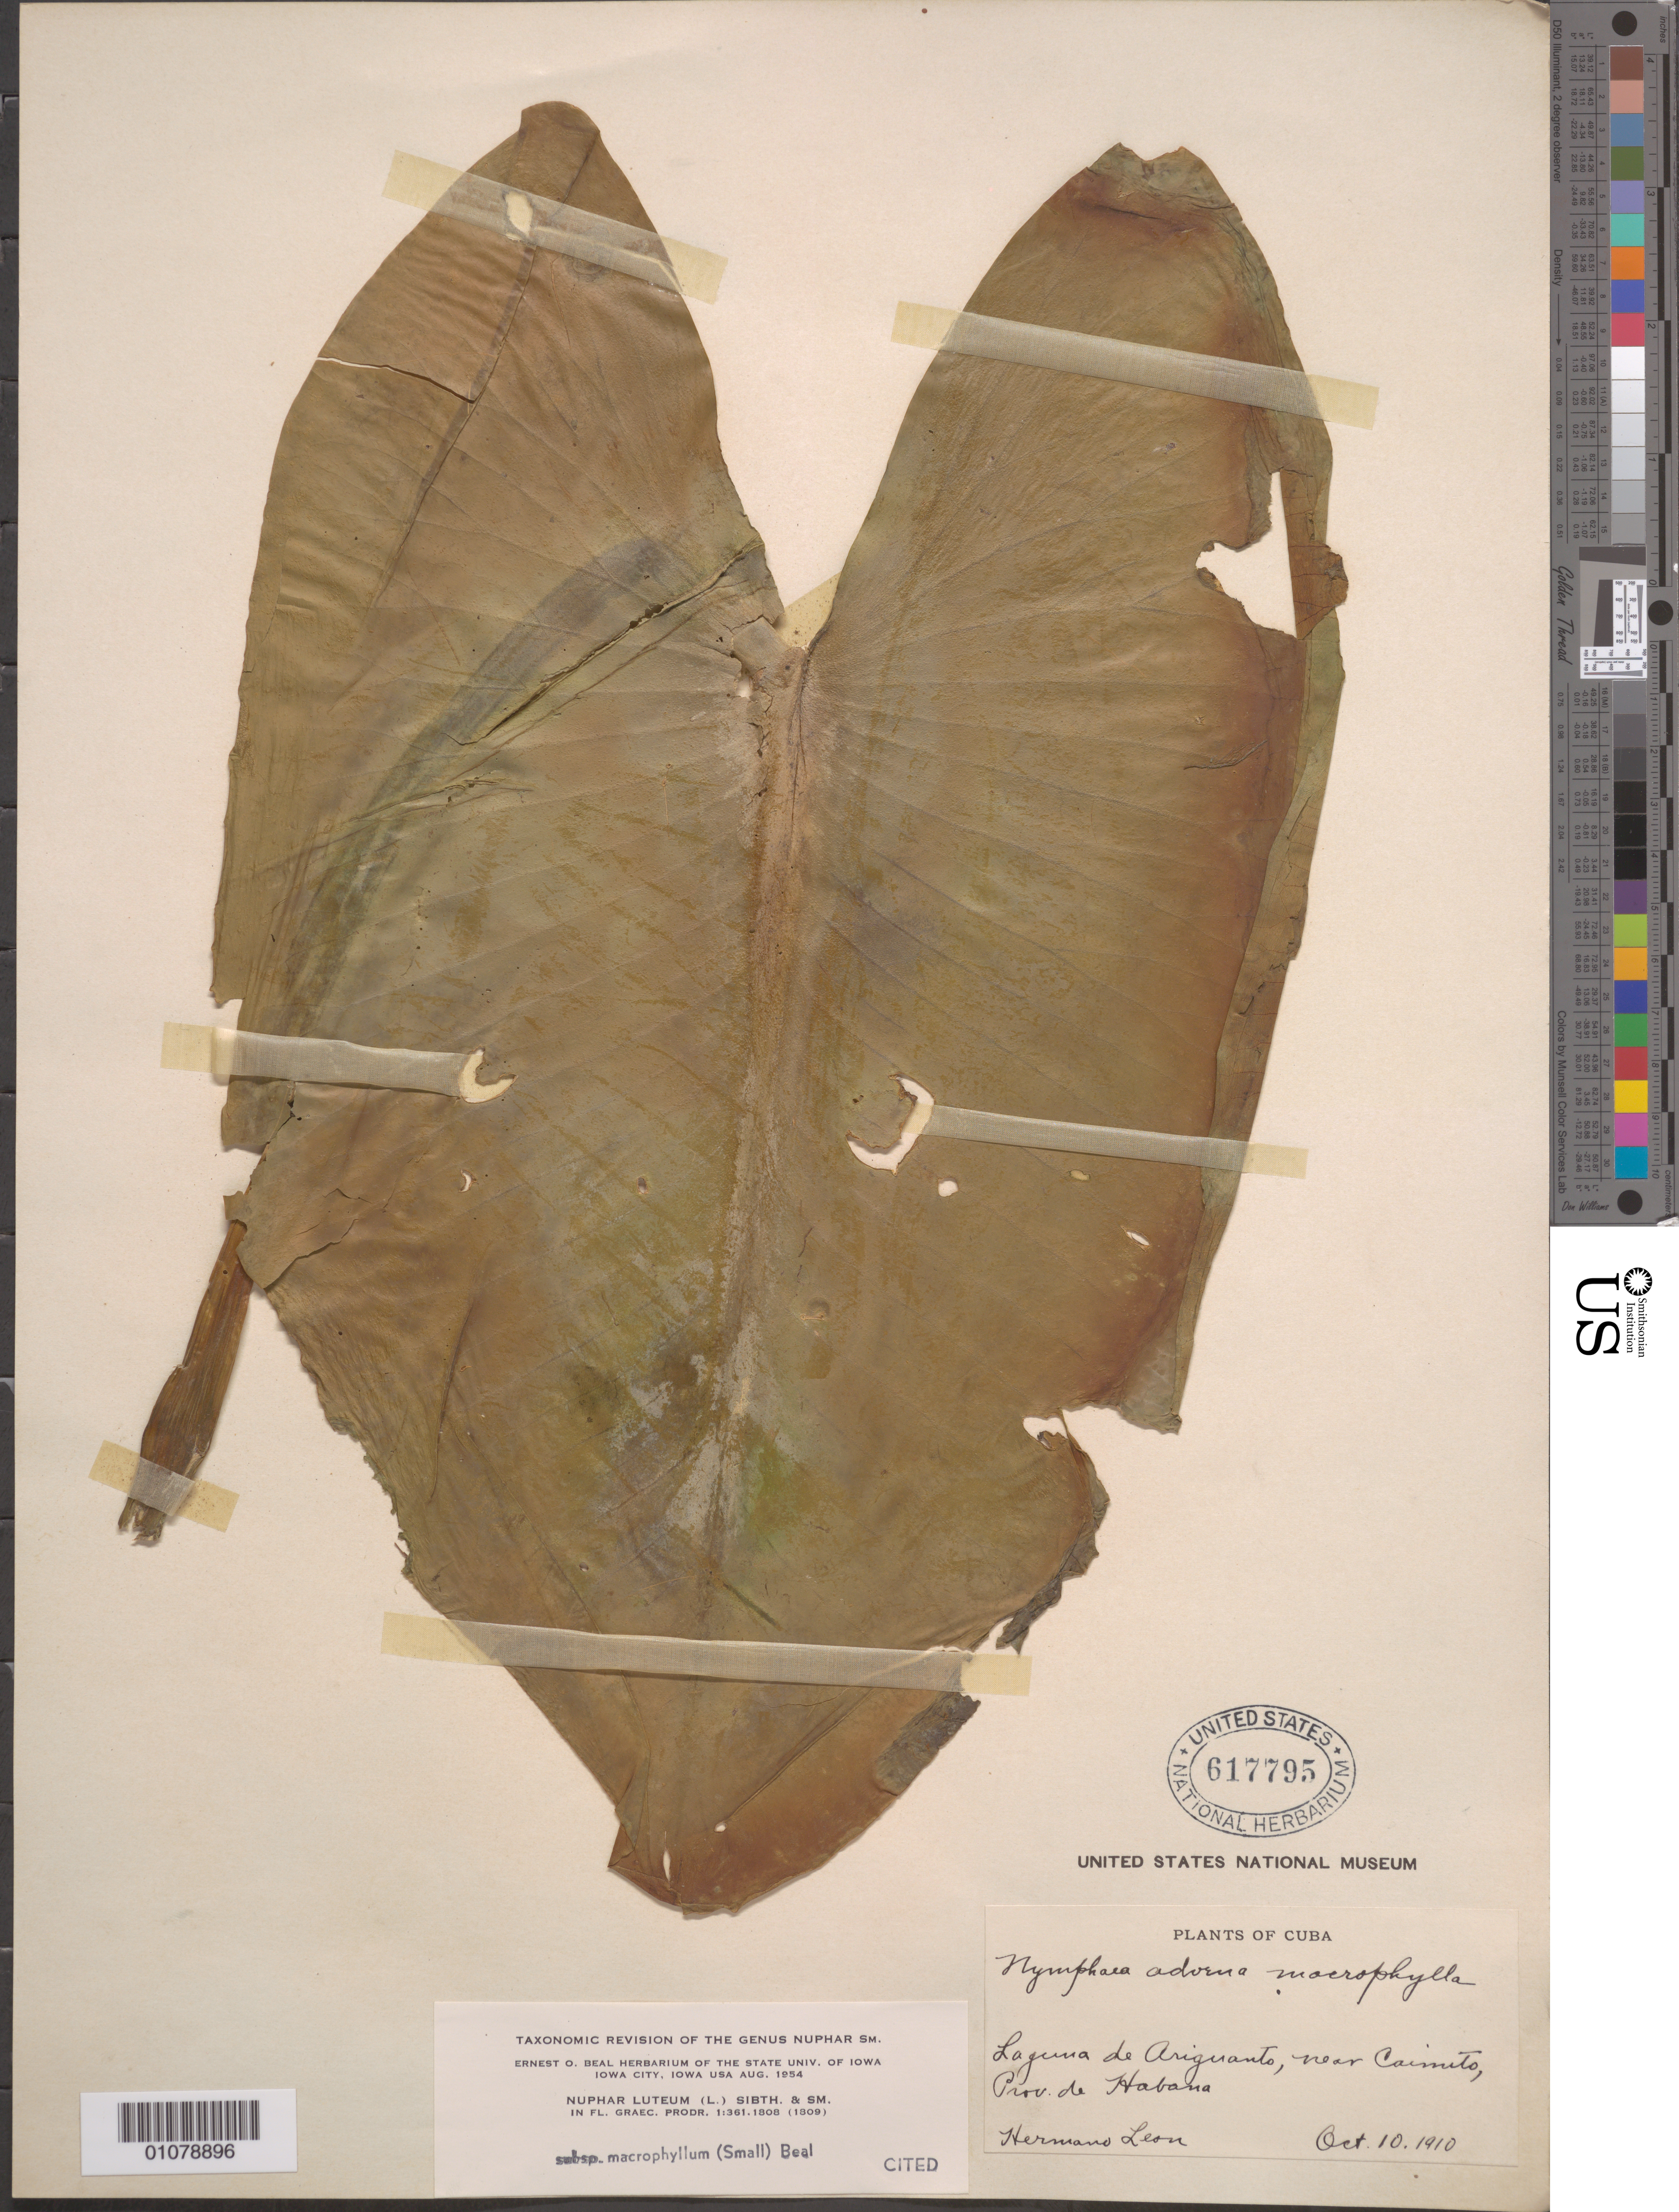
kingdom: Plantae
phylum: Tracheophyta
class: Magnoliopsida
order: Nymphaeales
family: Nymphaeaceae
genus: Nuphar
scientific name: Nuphar advena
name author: (Aiton) W.T. Aiton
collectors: Bro. León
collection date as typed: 10 Oct 1910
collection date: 1910-10-10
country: Cuba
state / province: La Habana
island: Cuba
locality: Prov de Habana, near Caimito, Laguna de Ariguanto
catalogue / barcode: US 617795